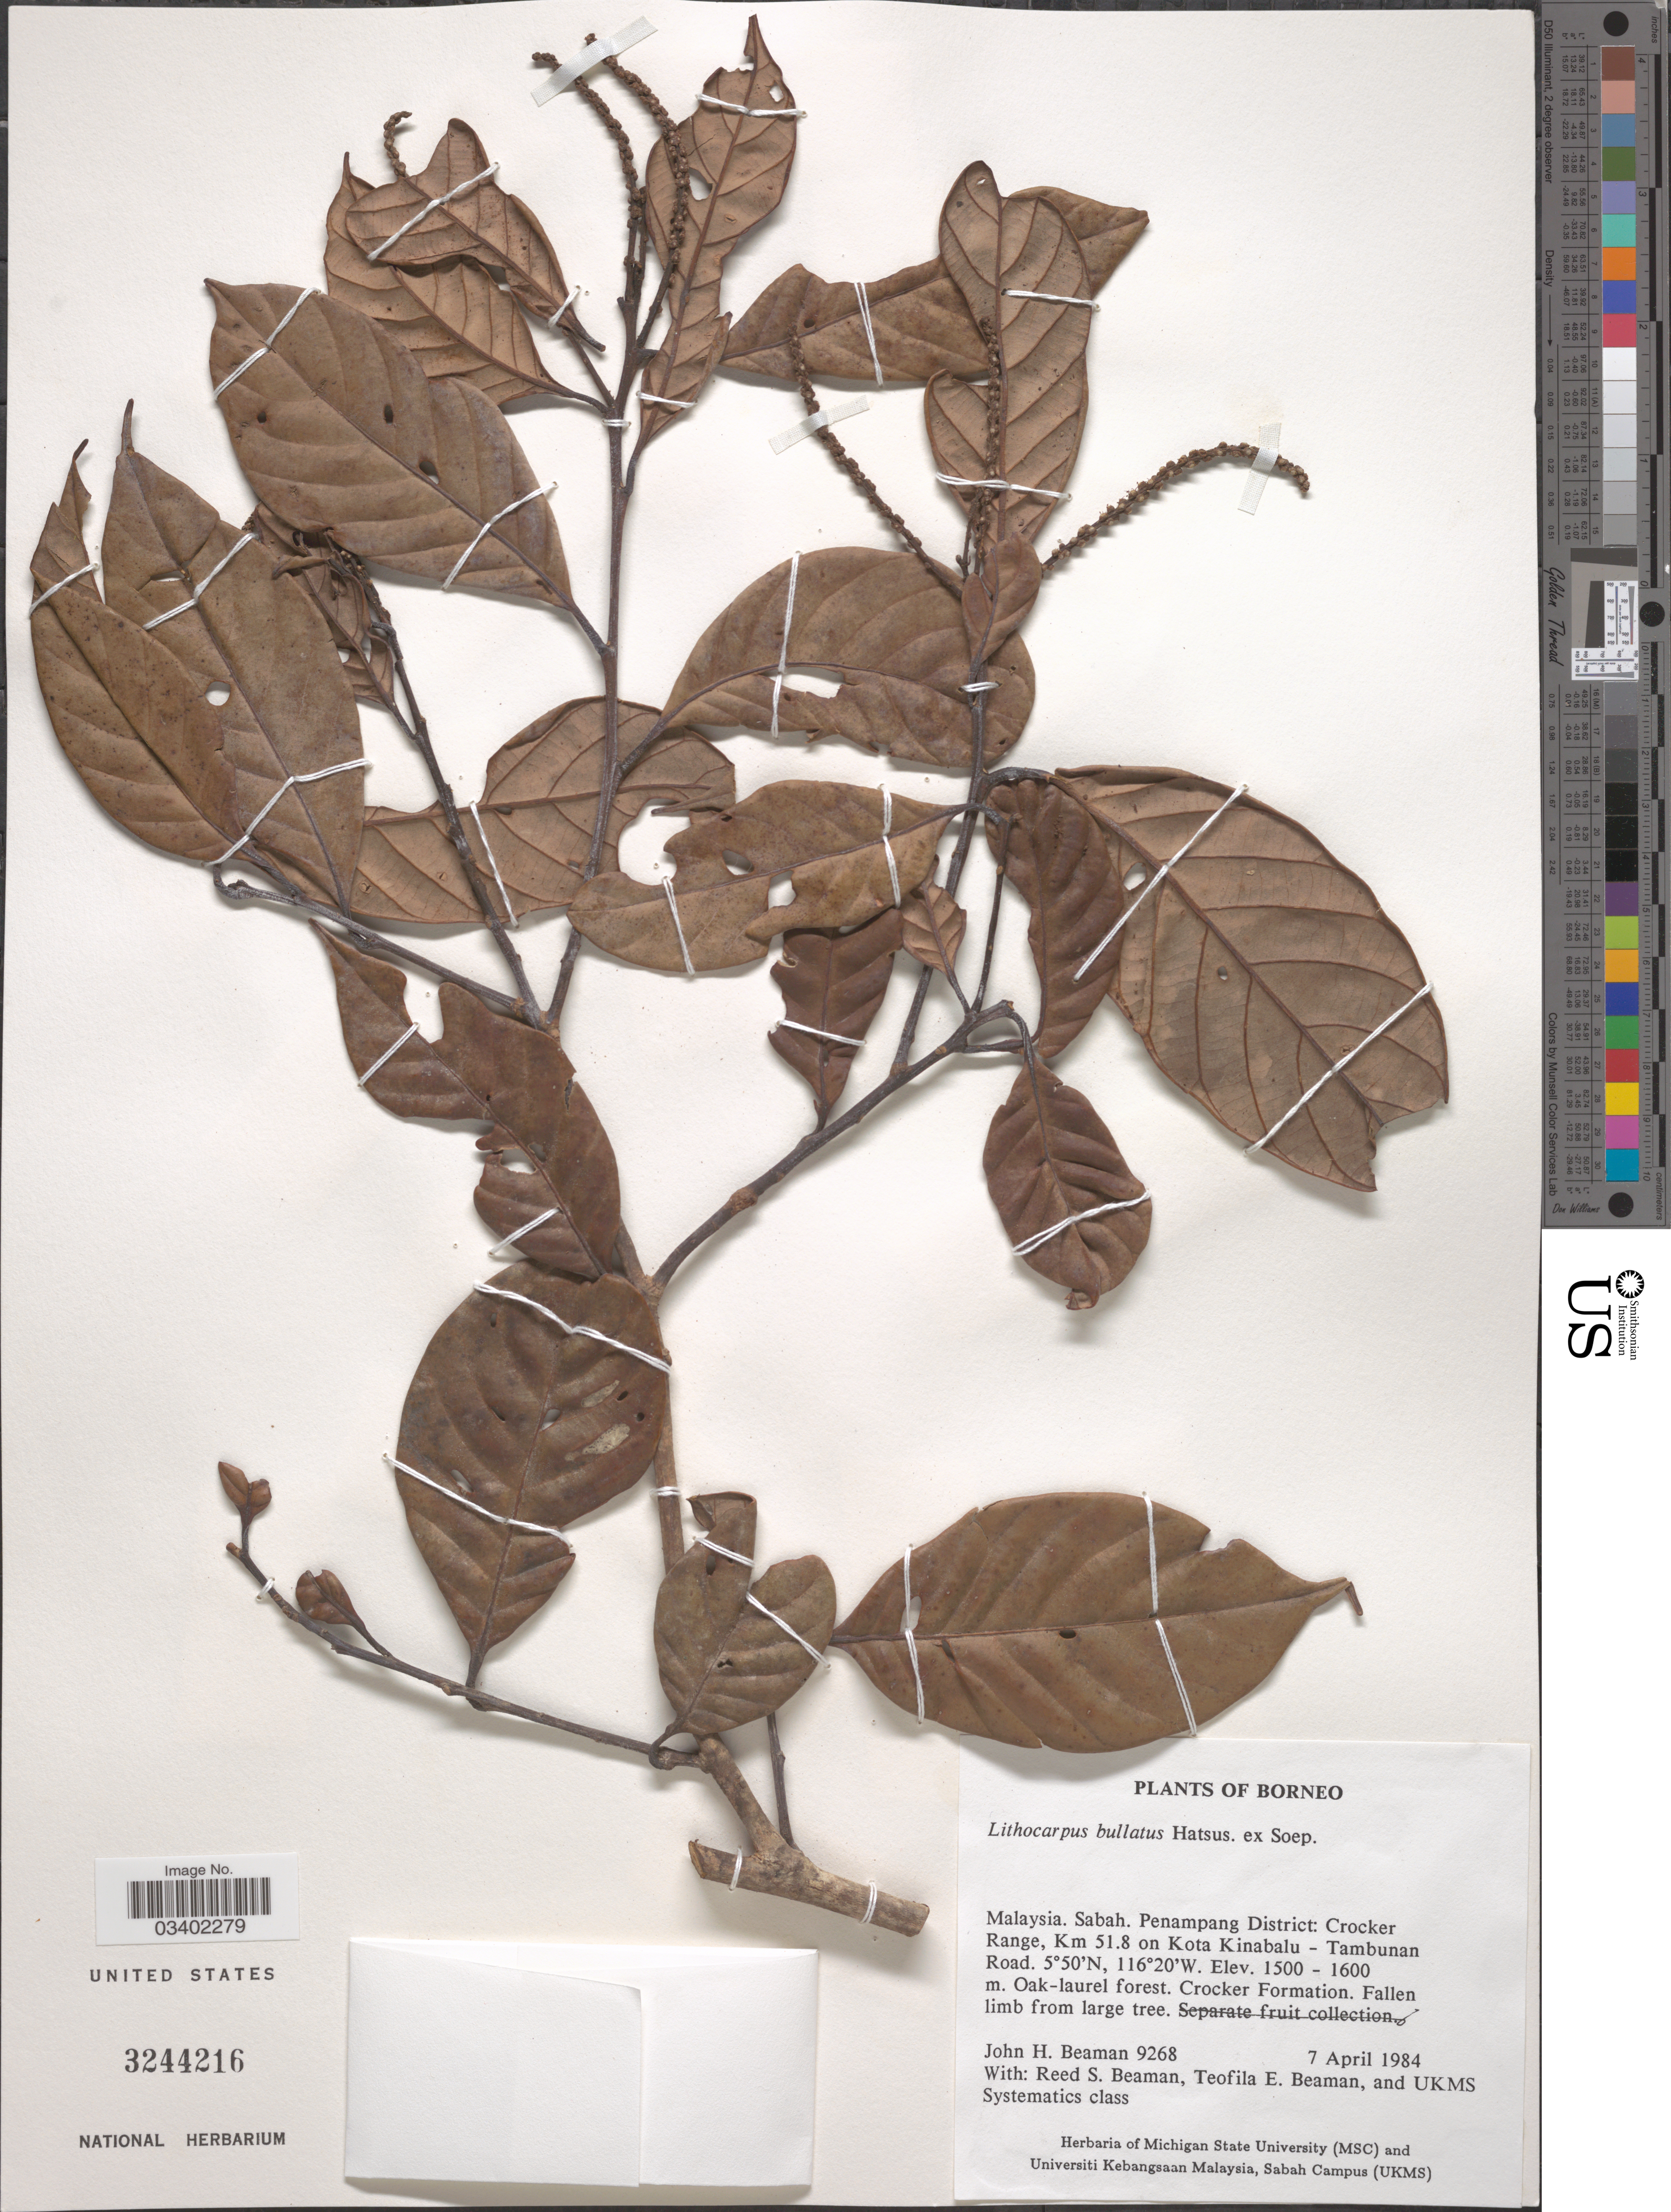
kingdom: Plantae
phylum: Tracheophyta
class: Magnoliopsida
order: Fagales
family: Fagaceae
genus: Lithocarpus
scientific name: Lithocarpus bullatus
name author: Hatus. ex Soepadmo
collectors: J. H. Beaman, R. S. Beaman, T. E. Beaman & UKMS Systematics Class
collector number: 9268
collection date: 1984-04-07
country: Malaysia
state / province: Sabah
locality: Borneo. Penampang District: Crocker Range, Km 51.8 on Kota Kinabalu - Tambunan Road. Oak - laurel forest. Crocker Formation.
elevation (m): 1500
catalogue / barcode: US 3244216